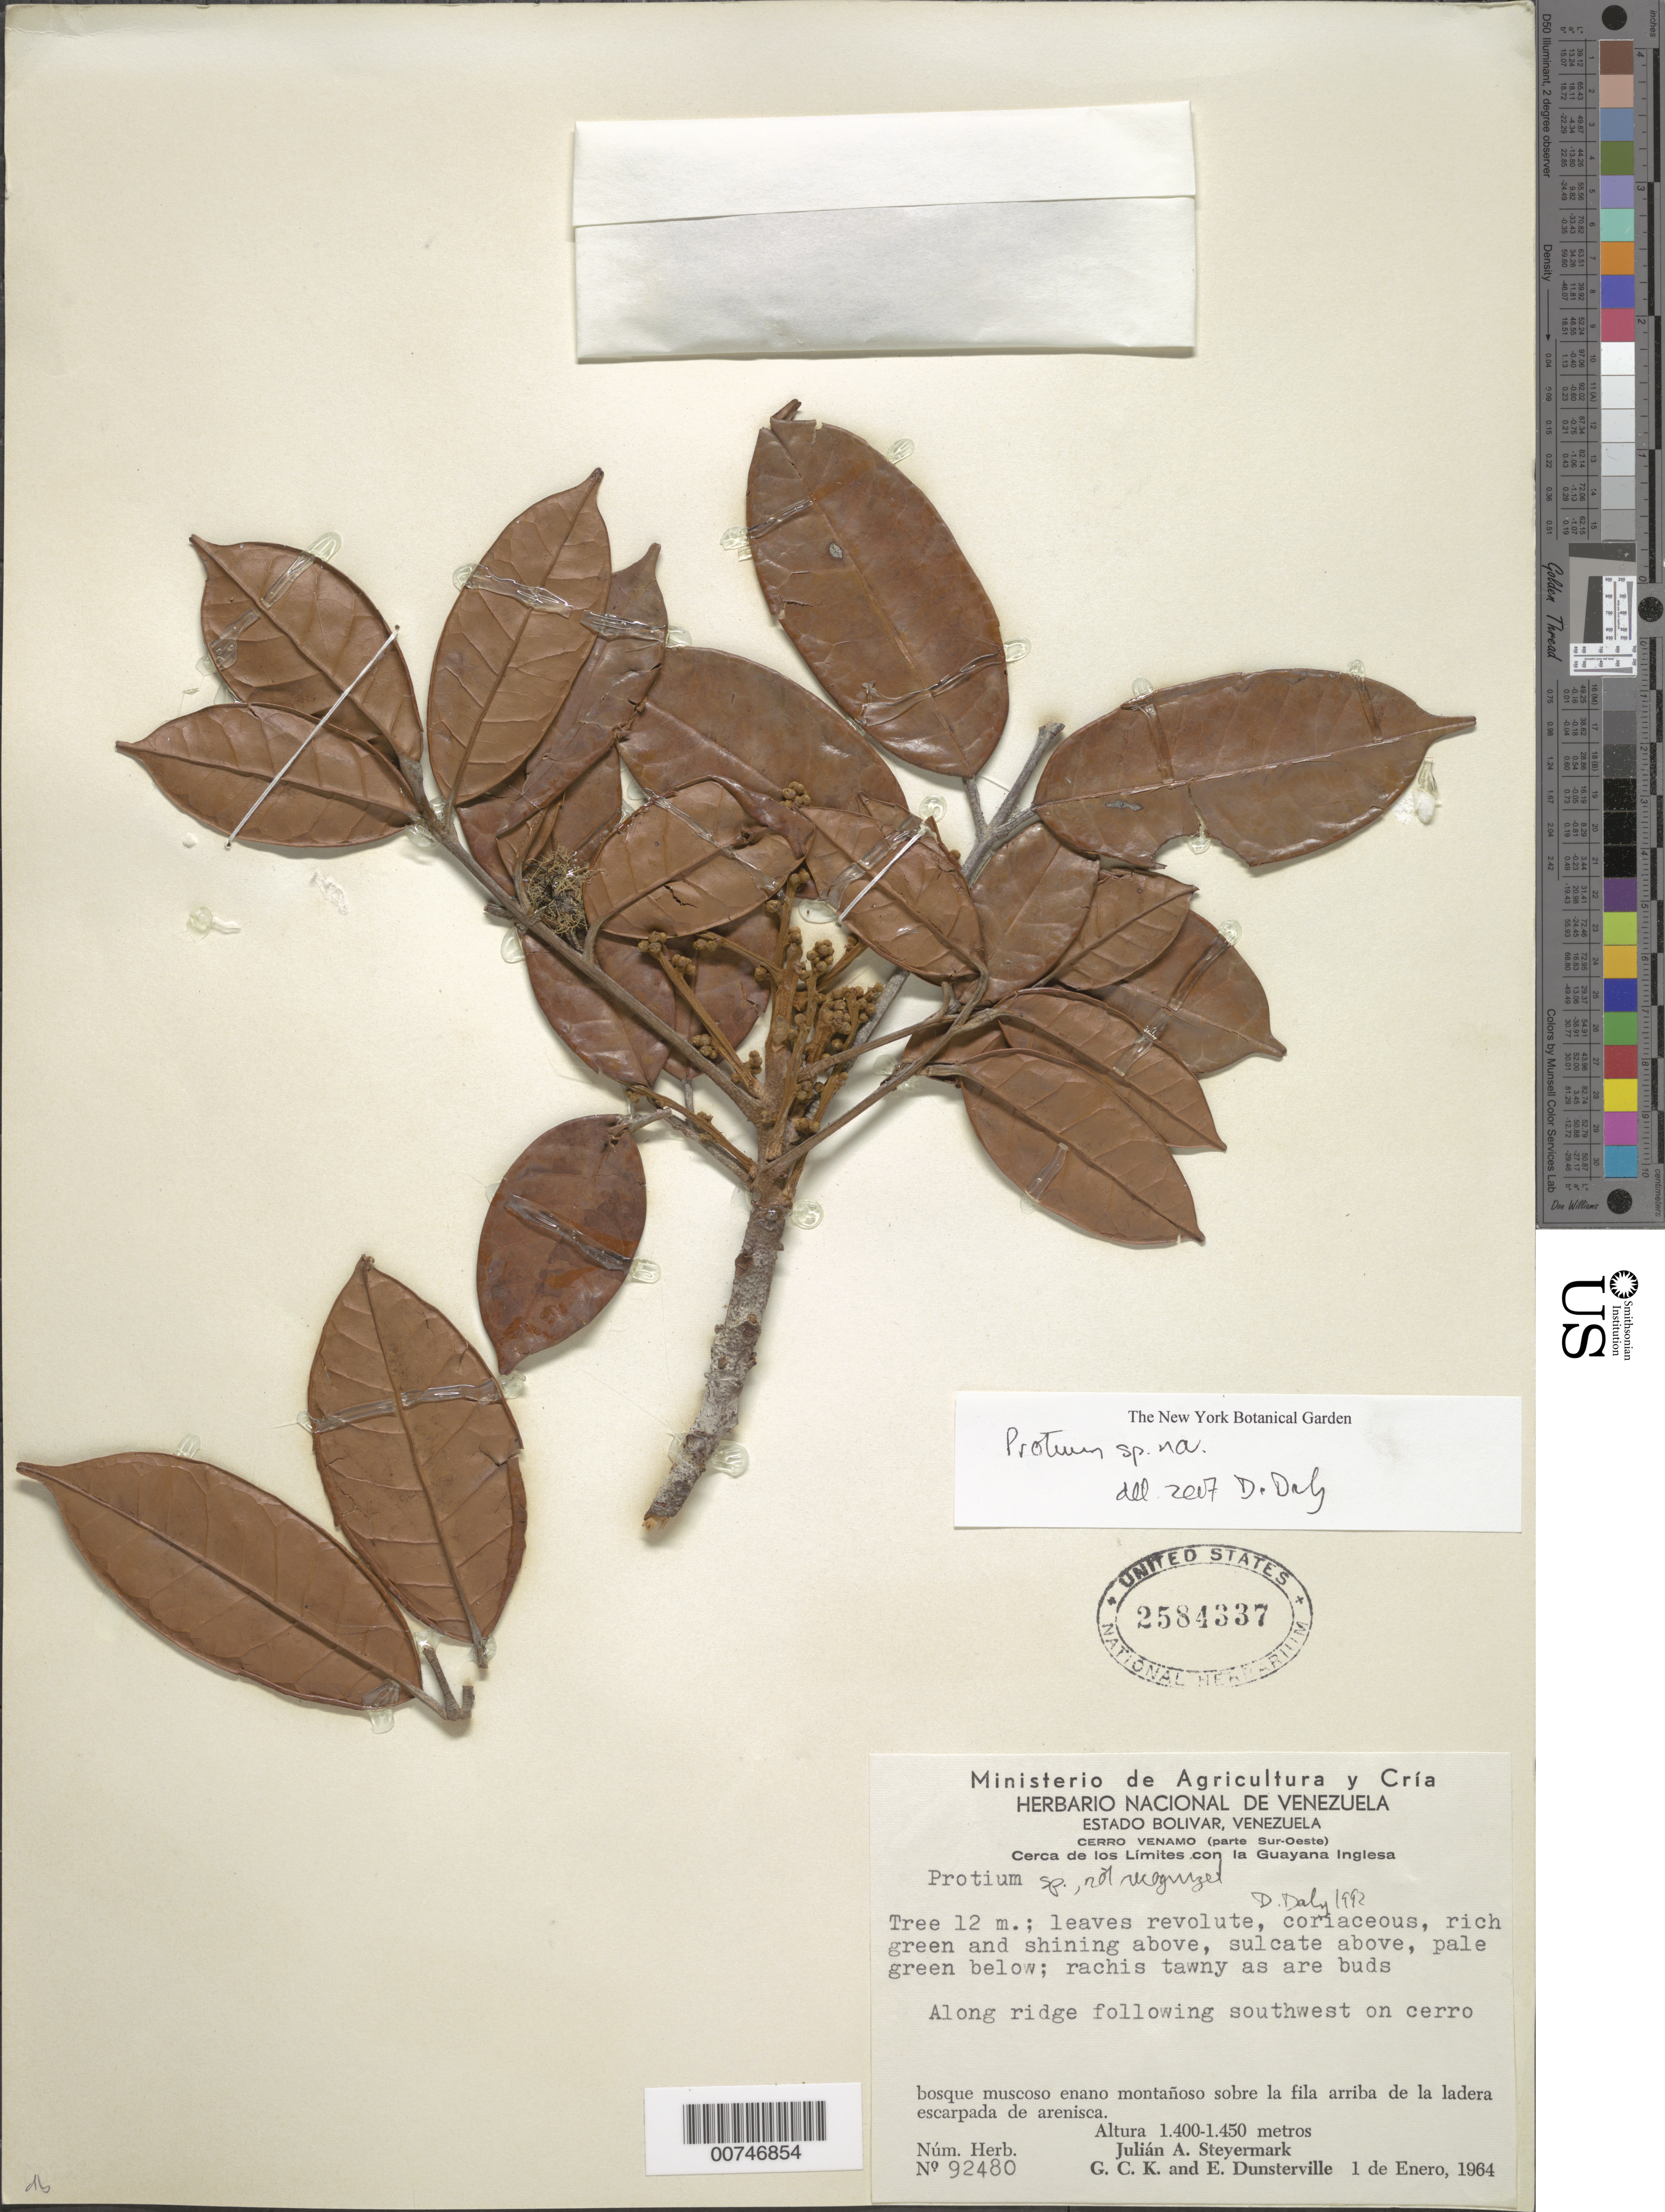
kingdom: Plantae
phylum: Tracheophyta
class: Magnoliopsida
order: Sapindales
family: Burseraceae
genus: Protium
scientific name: Protium sp.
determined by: Daly, D. C.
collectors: J. Steyermark, G. C. K. Dunsterville & E. Dunsterville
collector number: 92480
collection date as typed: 1-Jan-64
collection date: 1964-01-01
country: Venezuela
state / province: Bolívar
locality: Cerro Venamo, parte Sur-Oeste, cerca de los limites con Guayana Inglesa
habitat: Bosque muscoso enano montanoso sobre la fila arriba de la ladera escarpada de arenisca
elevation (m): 1400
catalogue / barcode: US 2584337